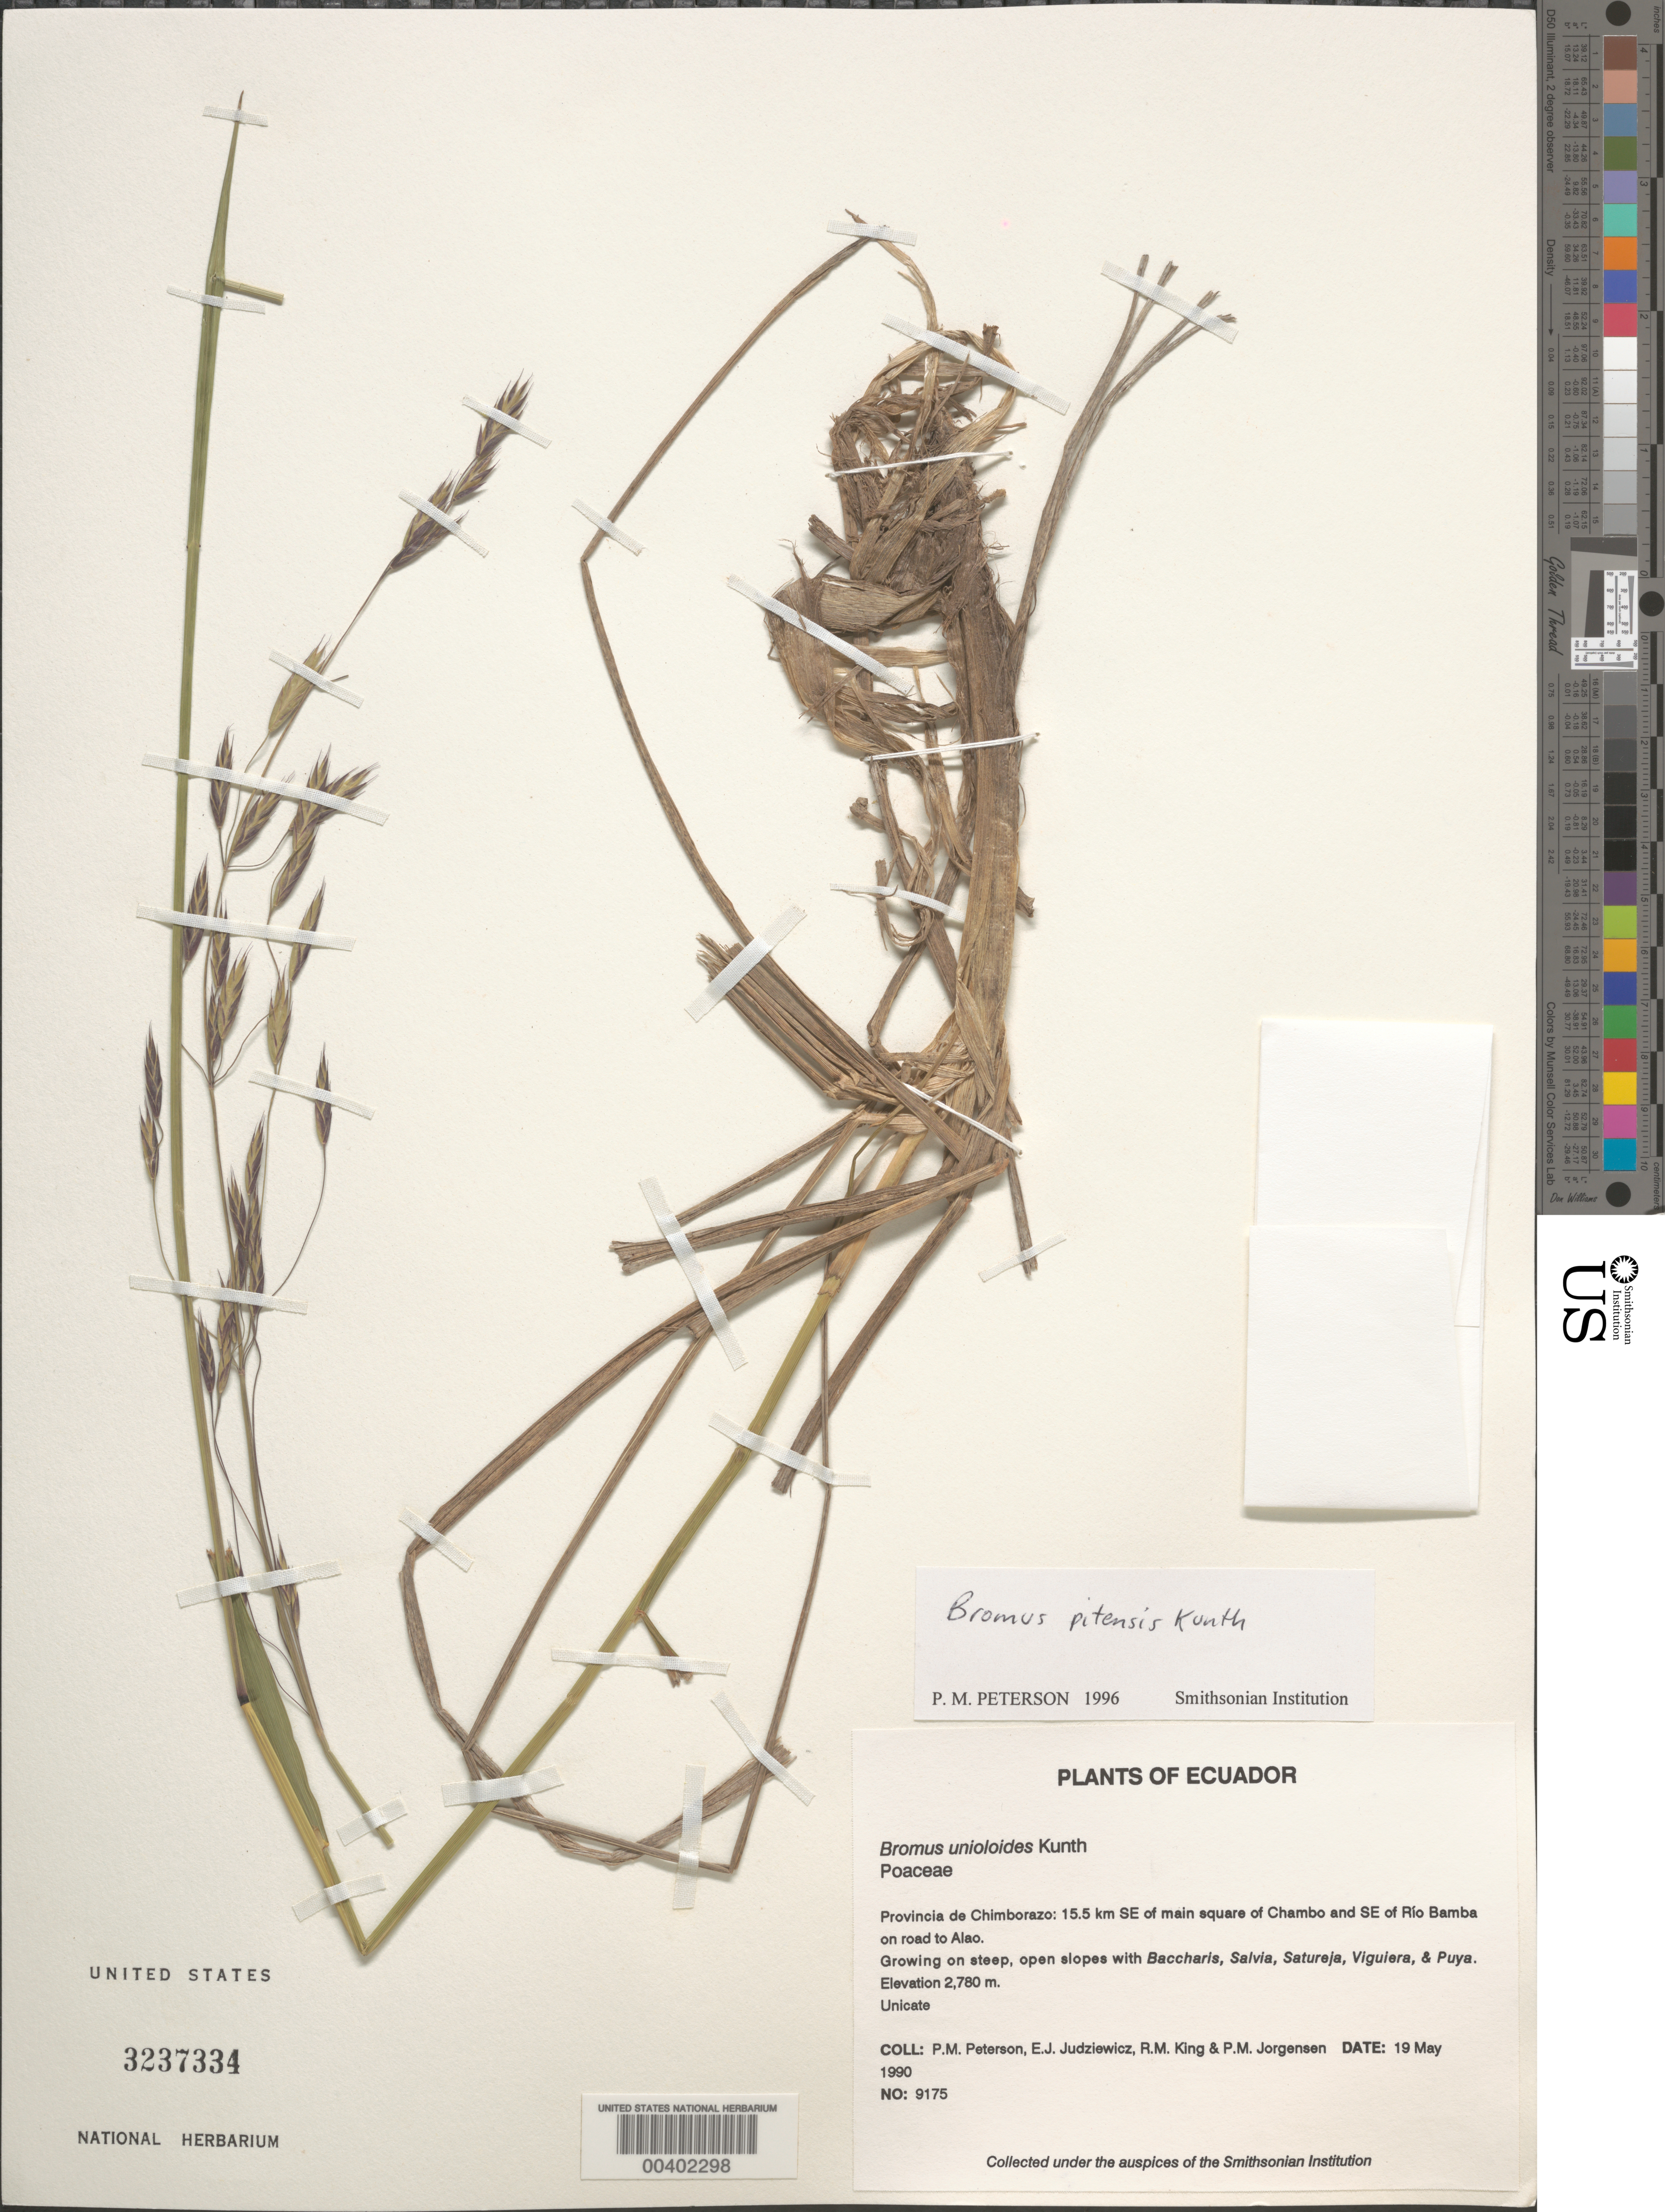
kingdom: Plantae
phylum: Tracheophyta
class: Liliopsida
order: Poales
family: Poaceae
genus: Bromus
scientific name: Bromus unioloides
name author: Kunth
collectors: P. M. Peterson, E. J. Judziewicz, R. M. King & P. M. Jørgensen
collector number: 09175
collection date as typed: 19 May 1990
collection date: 1990-05-19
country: Ecuador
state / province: Chimborazo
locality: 15.5 km SE of main square of Chambo and SE of Río Bamba on road to Alao.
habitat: Growing on steep, open slopes with Baccharis, Salvia, Satureja, Viguiera, & Puya.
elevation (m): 2780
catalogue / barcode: US 3237334